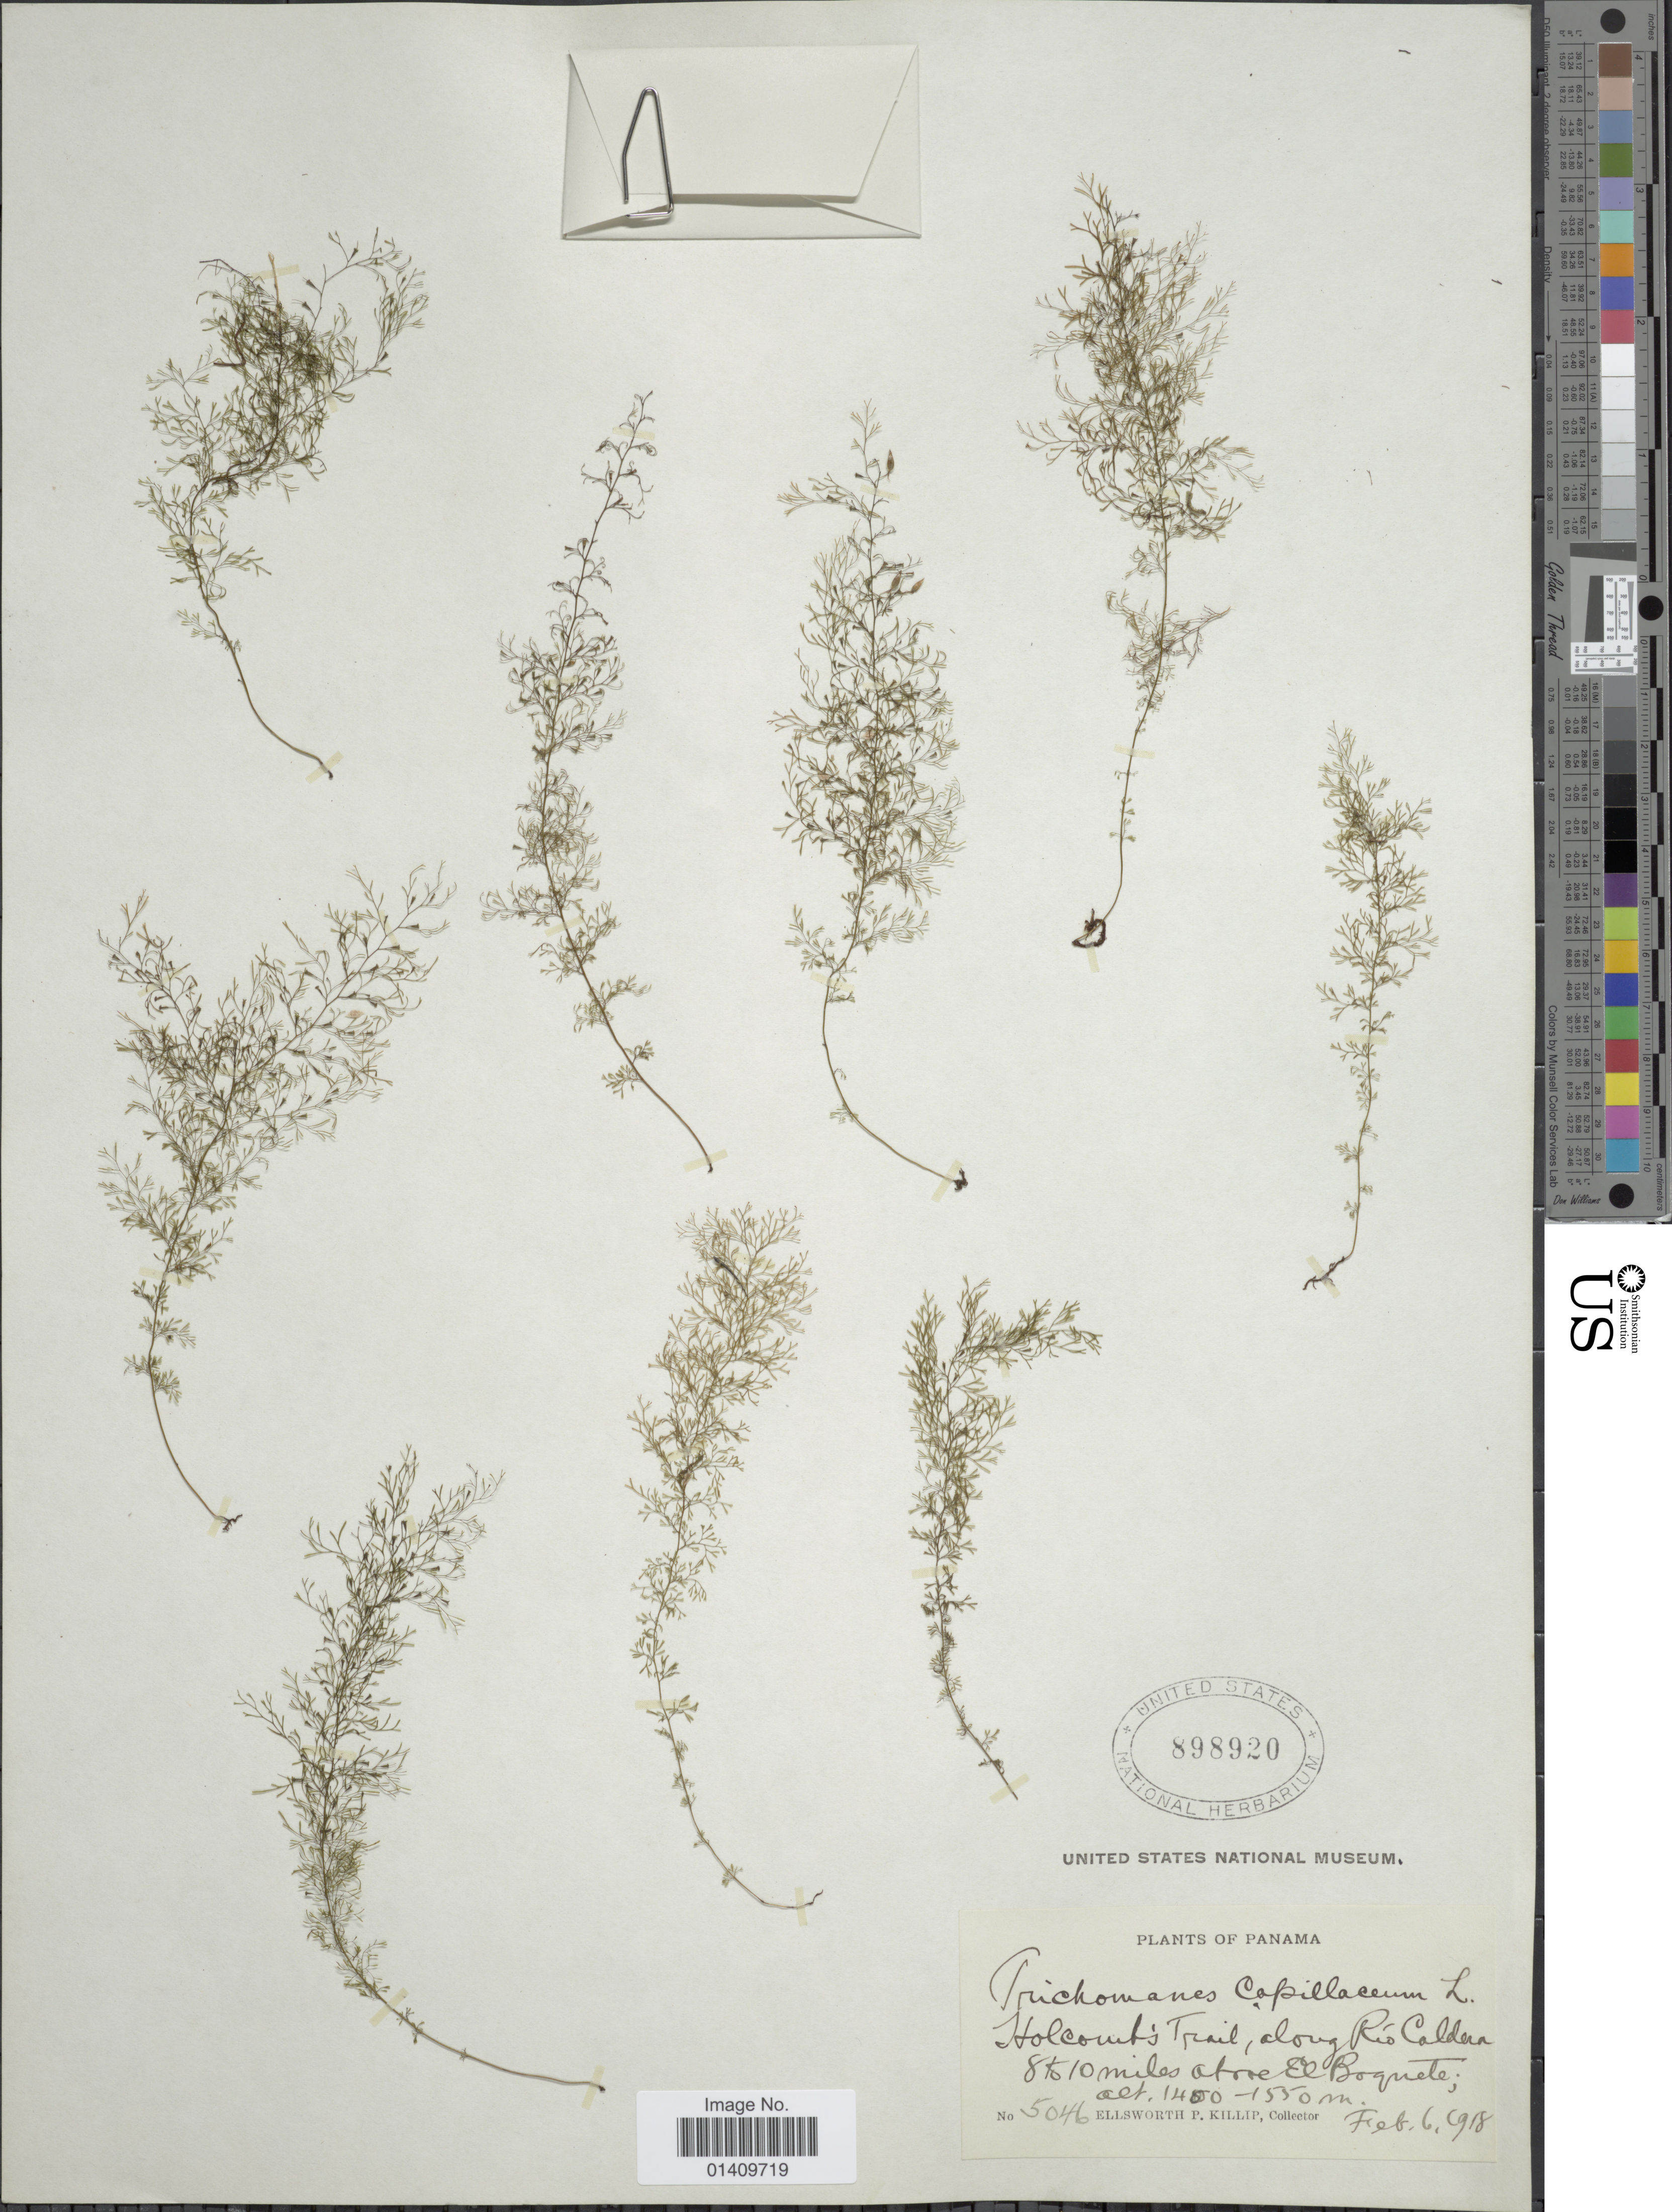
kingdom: Plantae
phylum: Tracheophyta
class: Polypodiopsida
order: Hymenophyllales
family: Hymenophyllaceae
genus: Polyphlebium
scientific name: Polyphlebium capillaceum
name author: (L.) Ebihara & Dubuisson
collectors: E. P. Killip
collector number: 5046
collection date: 1918-02-06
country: Panama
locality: Holcombis trail along Rio Caldera 8 to 10 miles above El Boquete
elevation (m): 1450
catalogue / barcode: US 898920